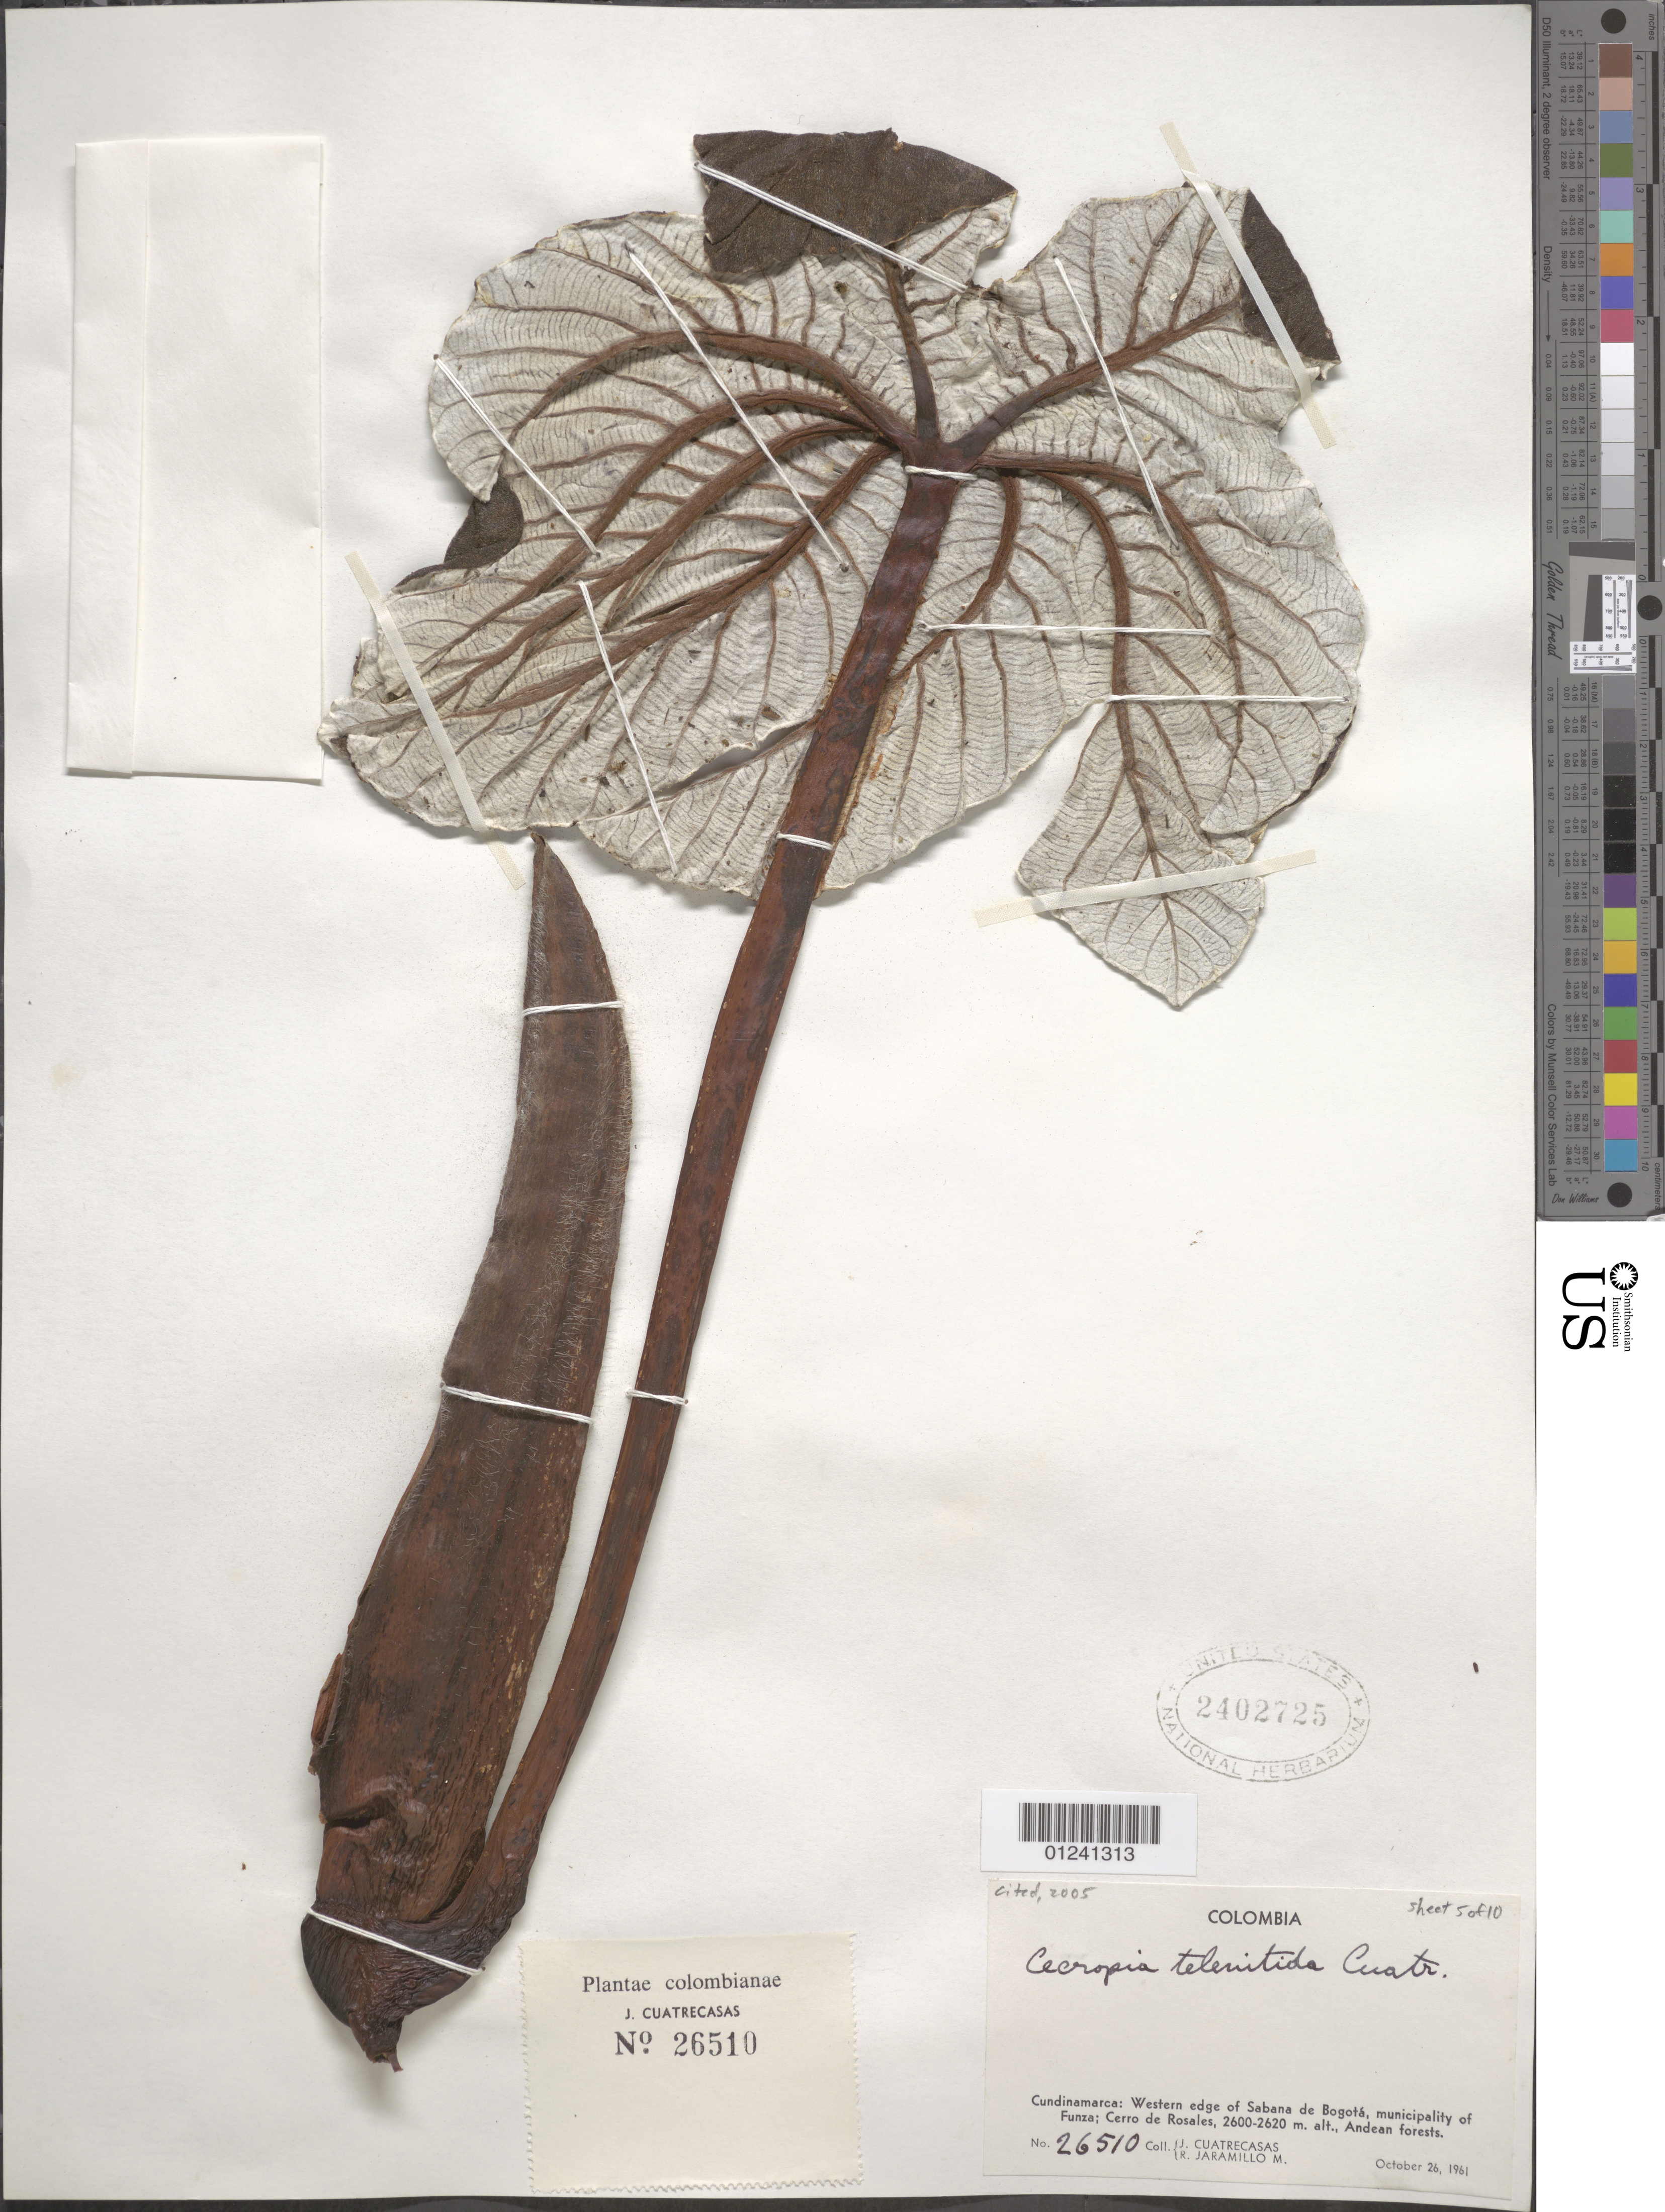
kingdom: Plantae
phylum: Tracheophyta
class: Magnoliopsida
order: Rosales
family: Urticaceae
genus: Cecropia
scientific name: Cecropia telenitida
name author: Cuatrec.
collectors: J. Cuatrecasas & R. Jaramillo M.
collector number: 26510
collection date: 1961-10-26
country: Colombia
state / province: Cundinamarca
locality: Western edge of Sabana de Bogota, municpality of Funza; Cerro de Rosales; Andean Forests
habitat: Andean forests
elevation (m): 2600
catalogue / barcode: US 2402725